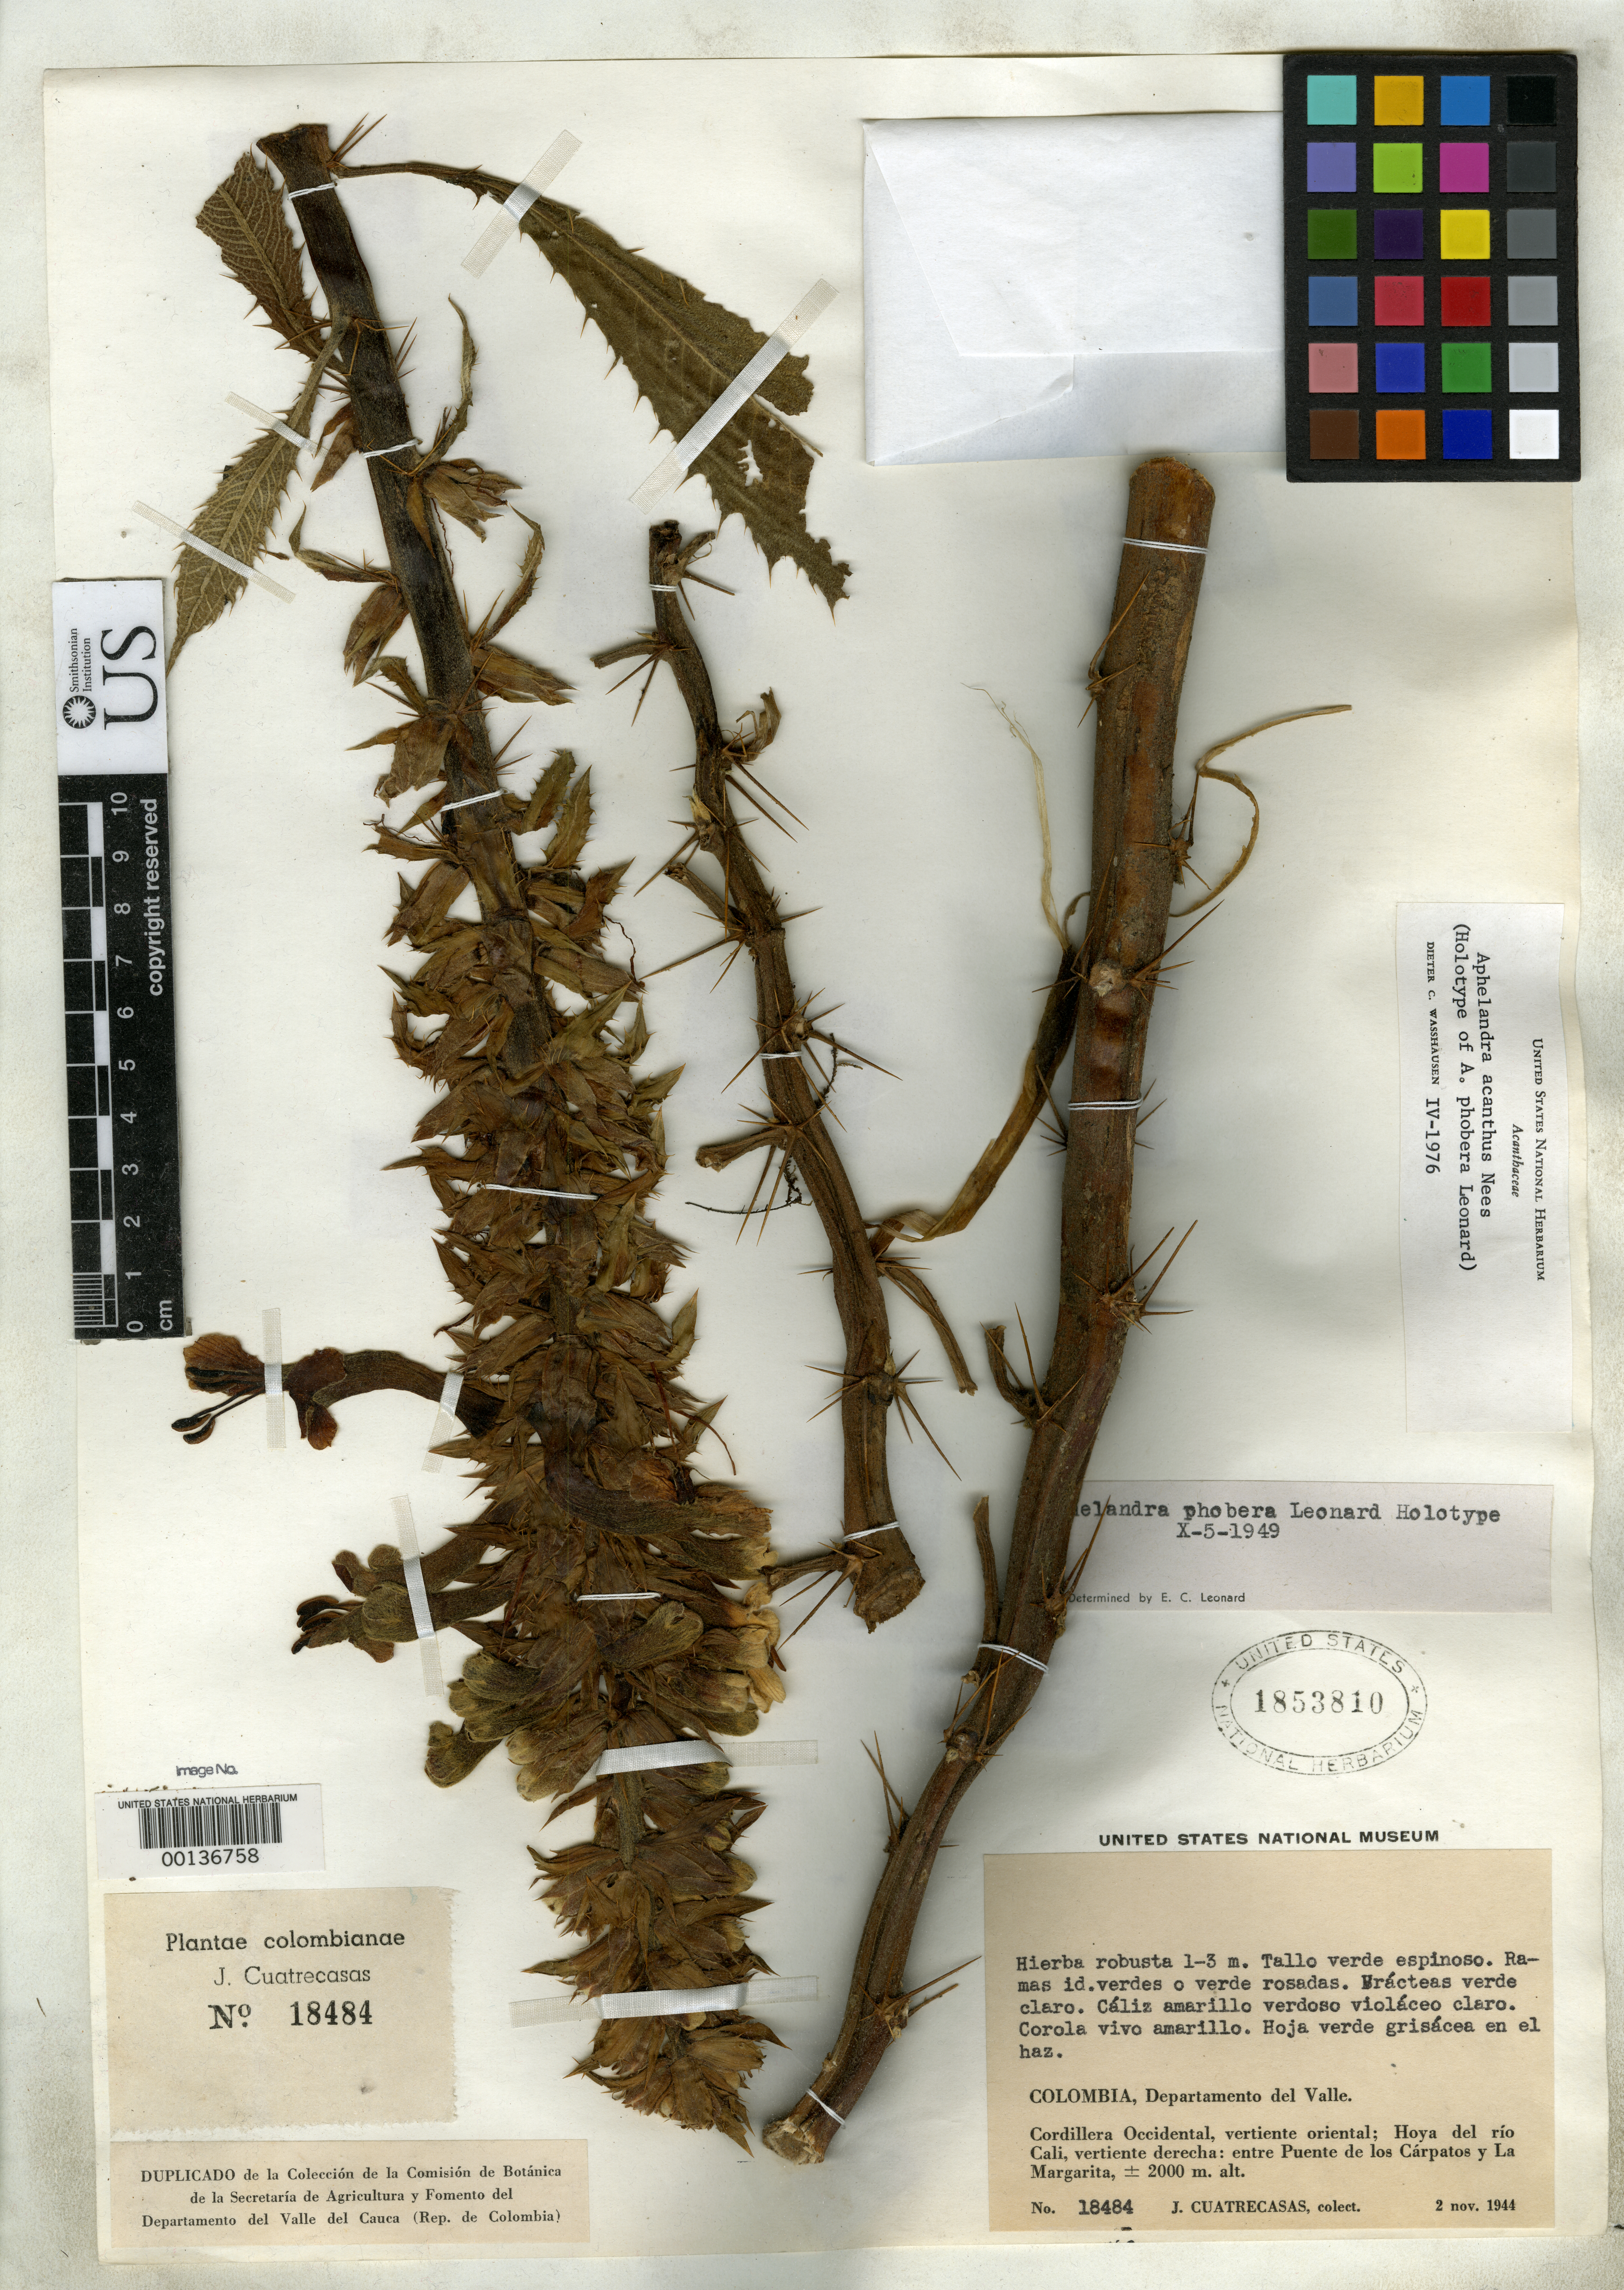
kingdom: Plantae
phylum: Tracheophyta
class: Magnoliopsida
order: Lamiales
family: Acanthaceae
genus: Aphelandra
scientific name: Aphelandra phobera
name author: Leonard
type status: Holotype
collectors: J. Cuatrecasas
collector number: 18484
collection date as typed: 02 Nov 1944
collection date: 1944-11-02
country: Colombia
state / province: Valle del Cauca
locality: Rio Cali, between Puente de Los Carpatos and La Margarita.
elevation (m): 2000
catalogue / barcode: US 1853810